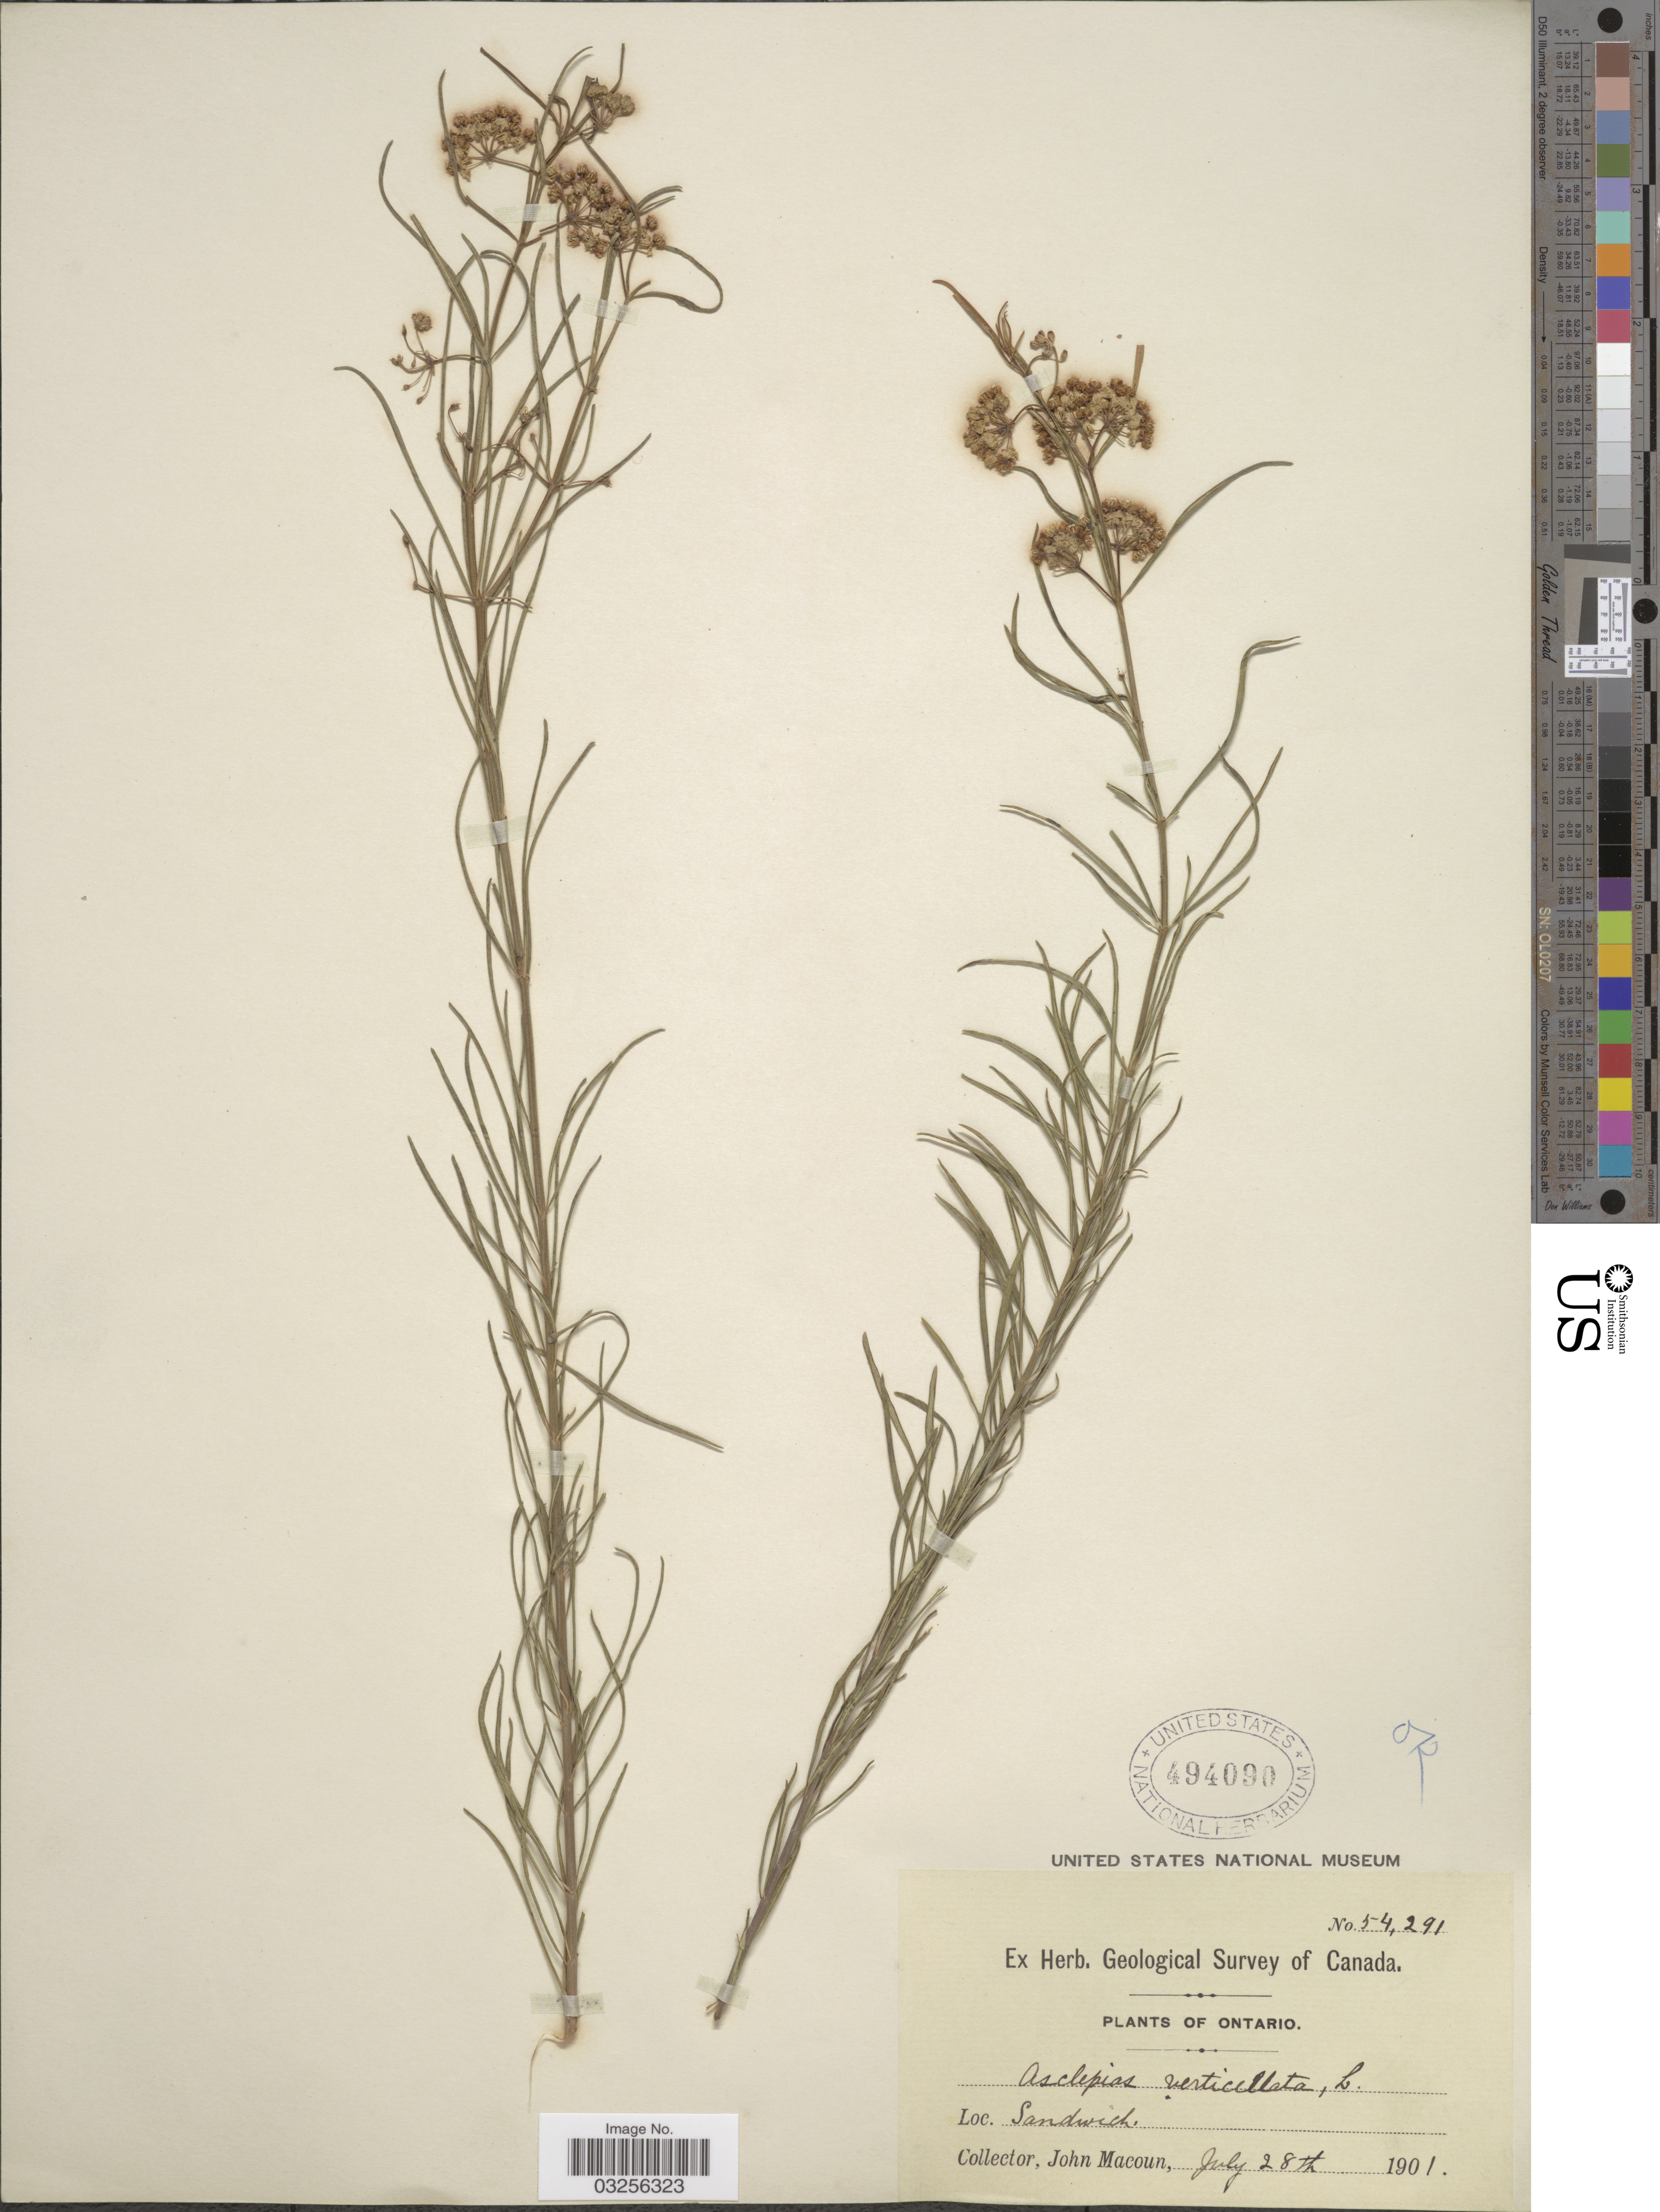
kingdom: Plantae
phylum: Tracheophyta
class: Magnoliopsida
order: Gentianales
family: Apocynaceae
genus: Asclepias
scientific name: Asclepias verticillata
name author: L.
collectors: J. Macoun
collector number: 54291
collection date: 1901-07-28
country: Canada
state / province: Ontario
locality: Sandwich.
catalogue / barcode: US 494090